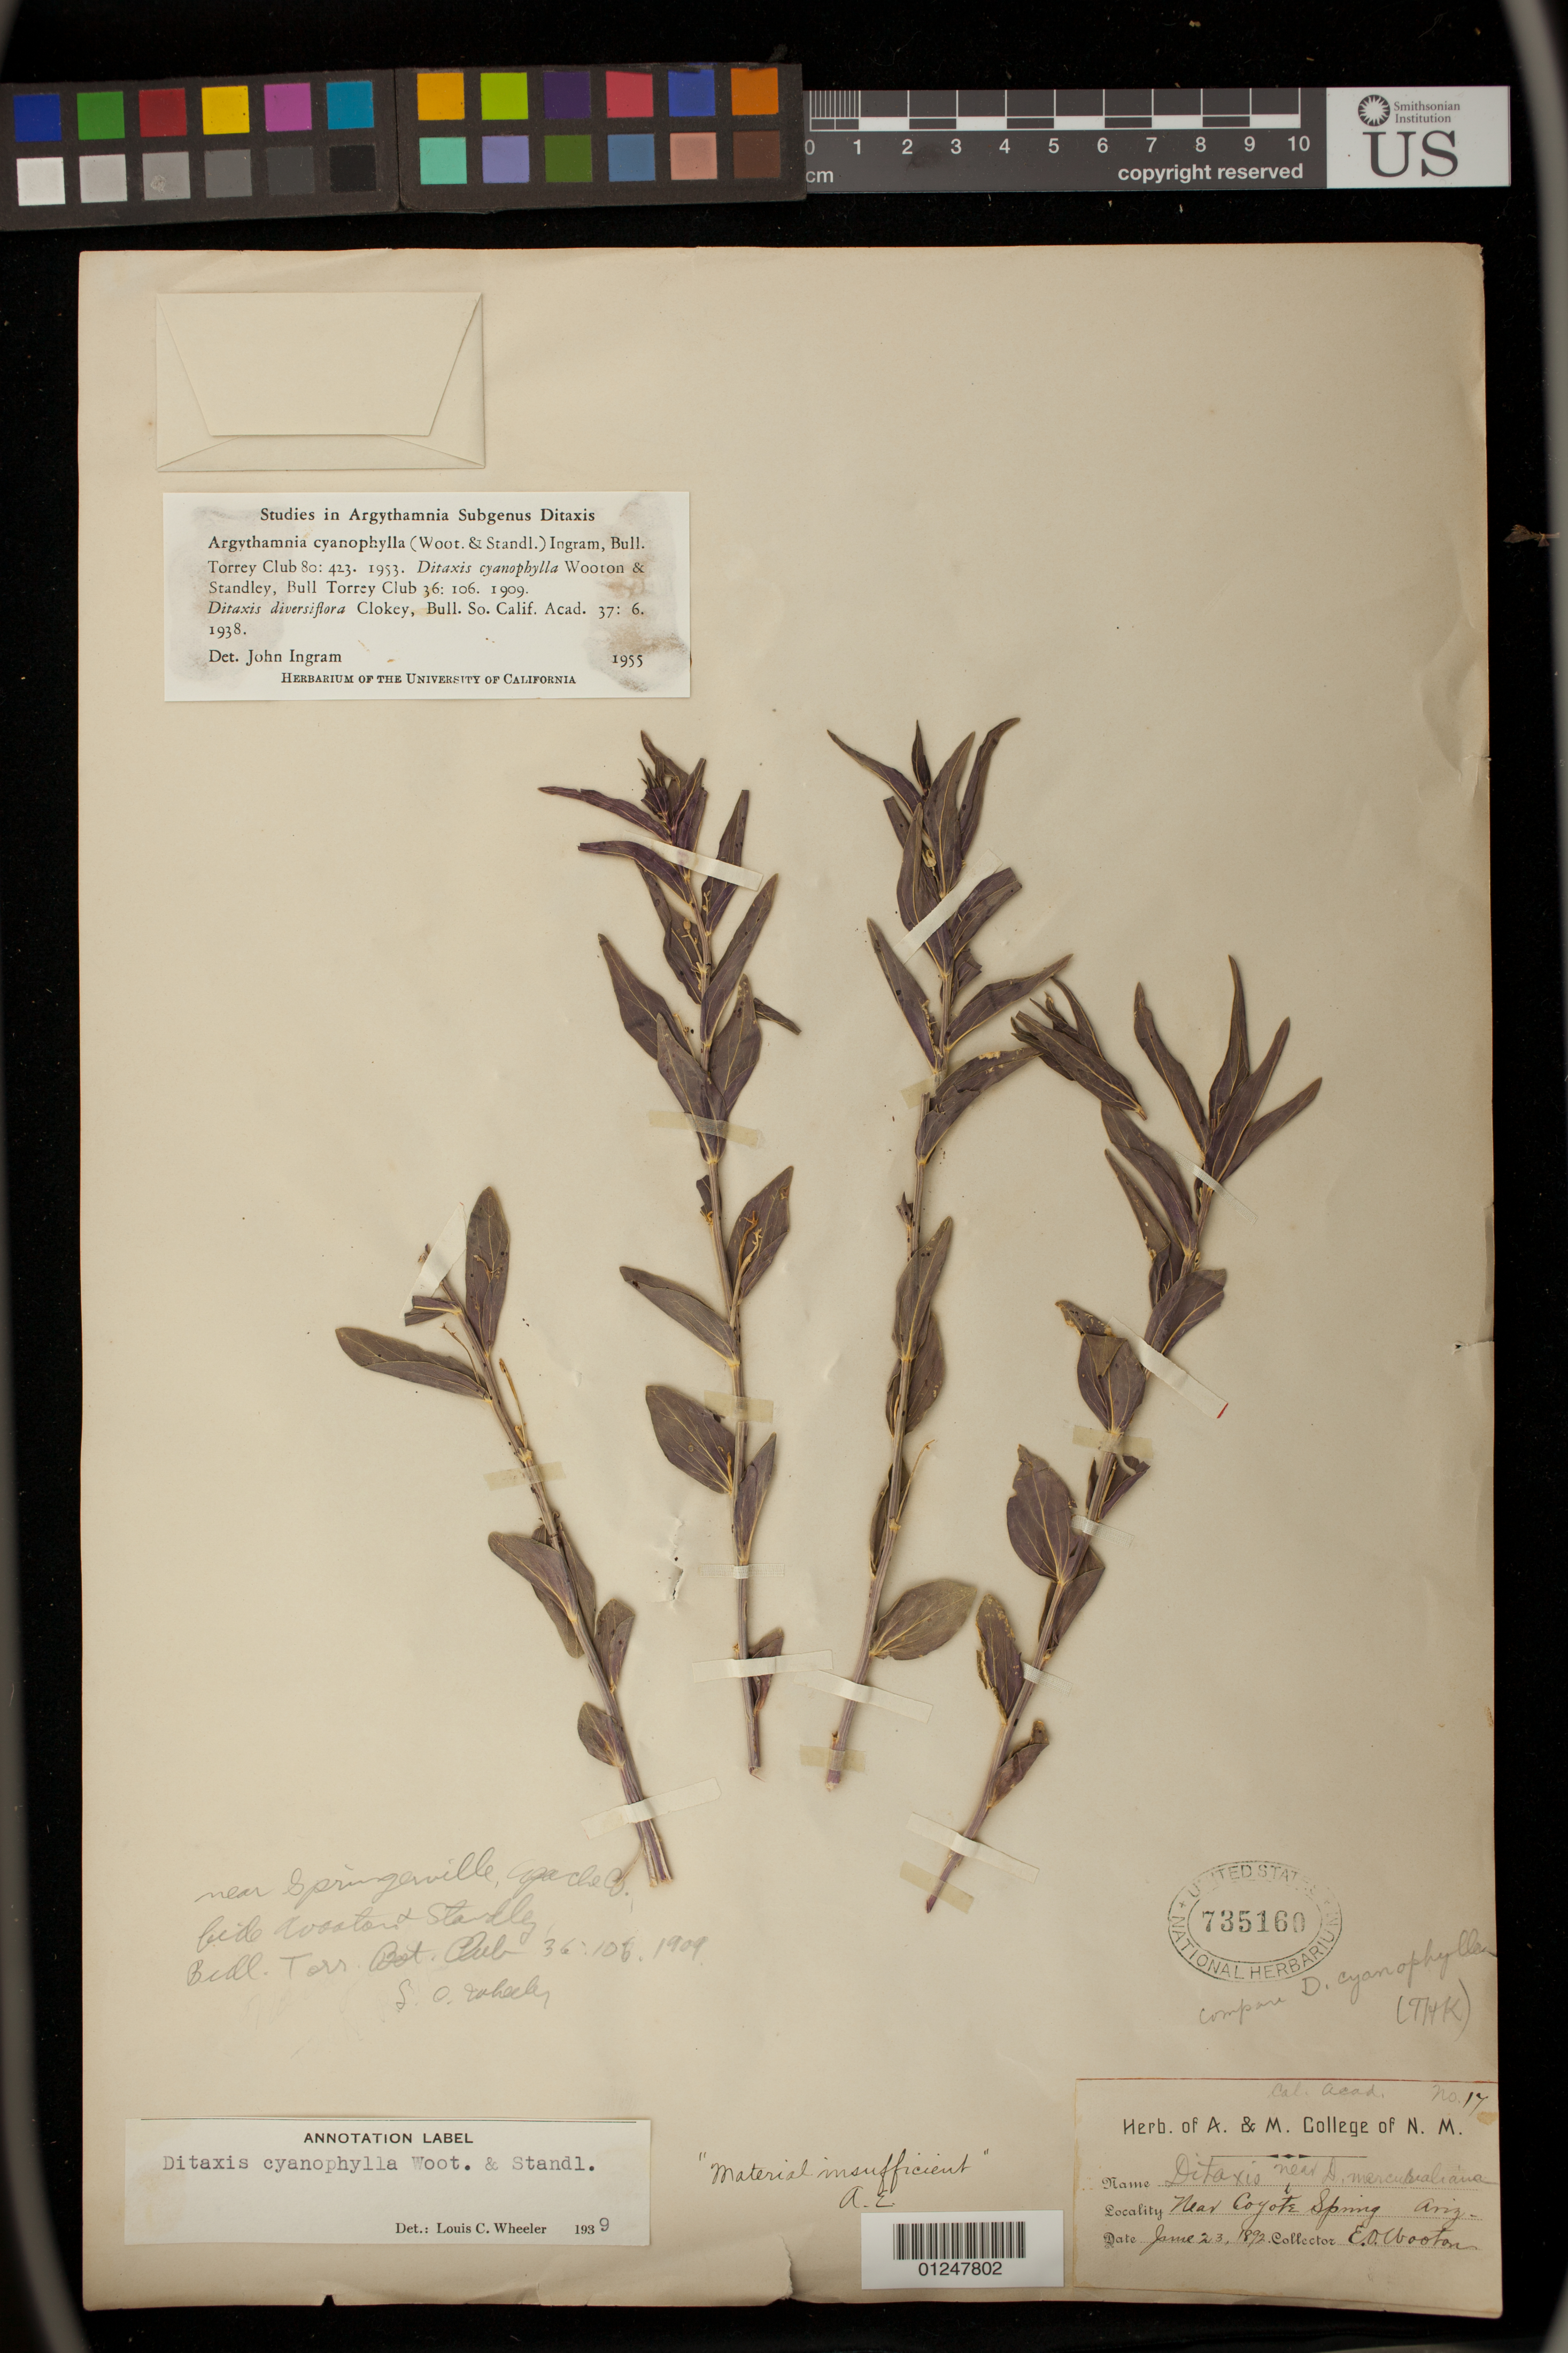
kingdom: Plantae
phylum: Tracheophyta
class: Magnoliopsida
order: Malpighiales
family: Euphorbiaceae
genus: Argythamnia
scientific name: Argythamnia cyanophylla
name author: (Wooton & Standl.) J.W. Ingram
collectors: E. O. Wooton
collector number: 17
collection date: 1892-06-23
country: United States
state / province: Arizona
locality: Near Coyote Spring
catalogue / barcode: US 735160